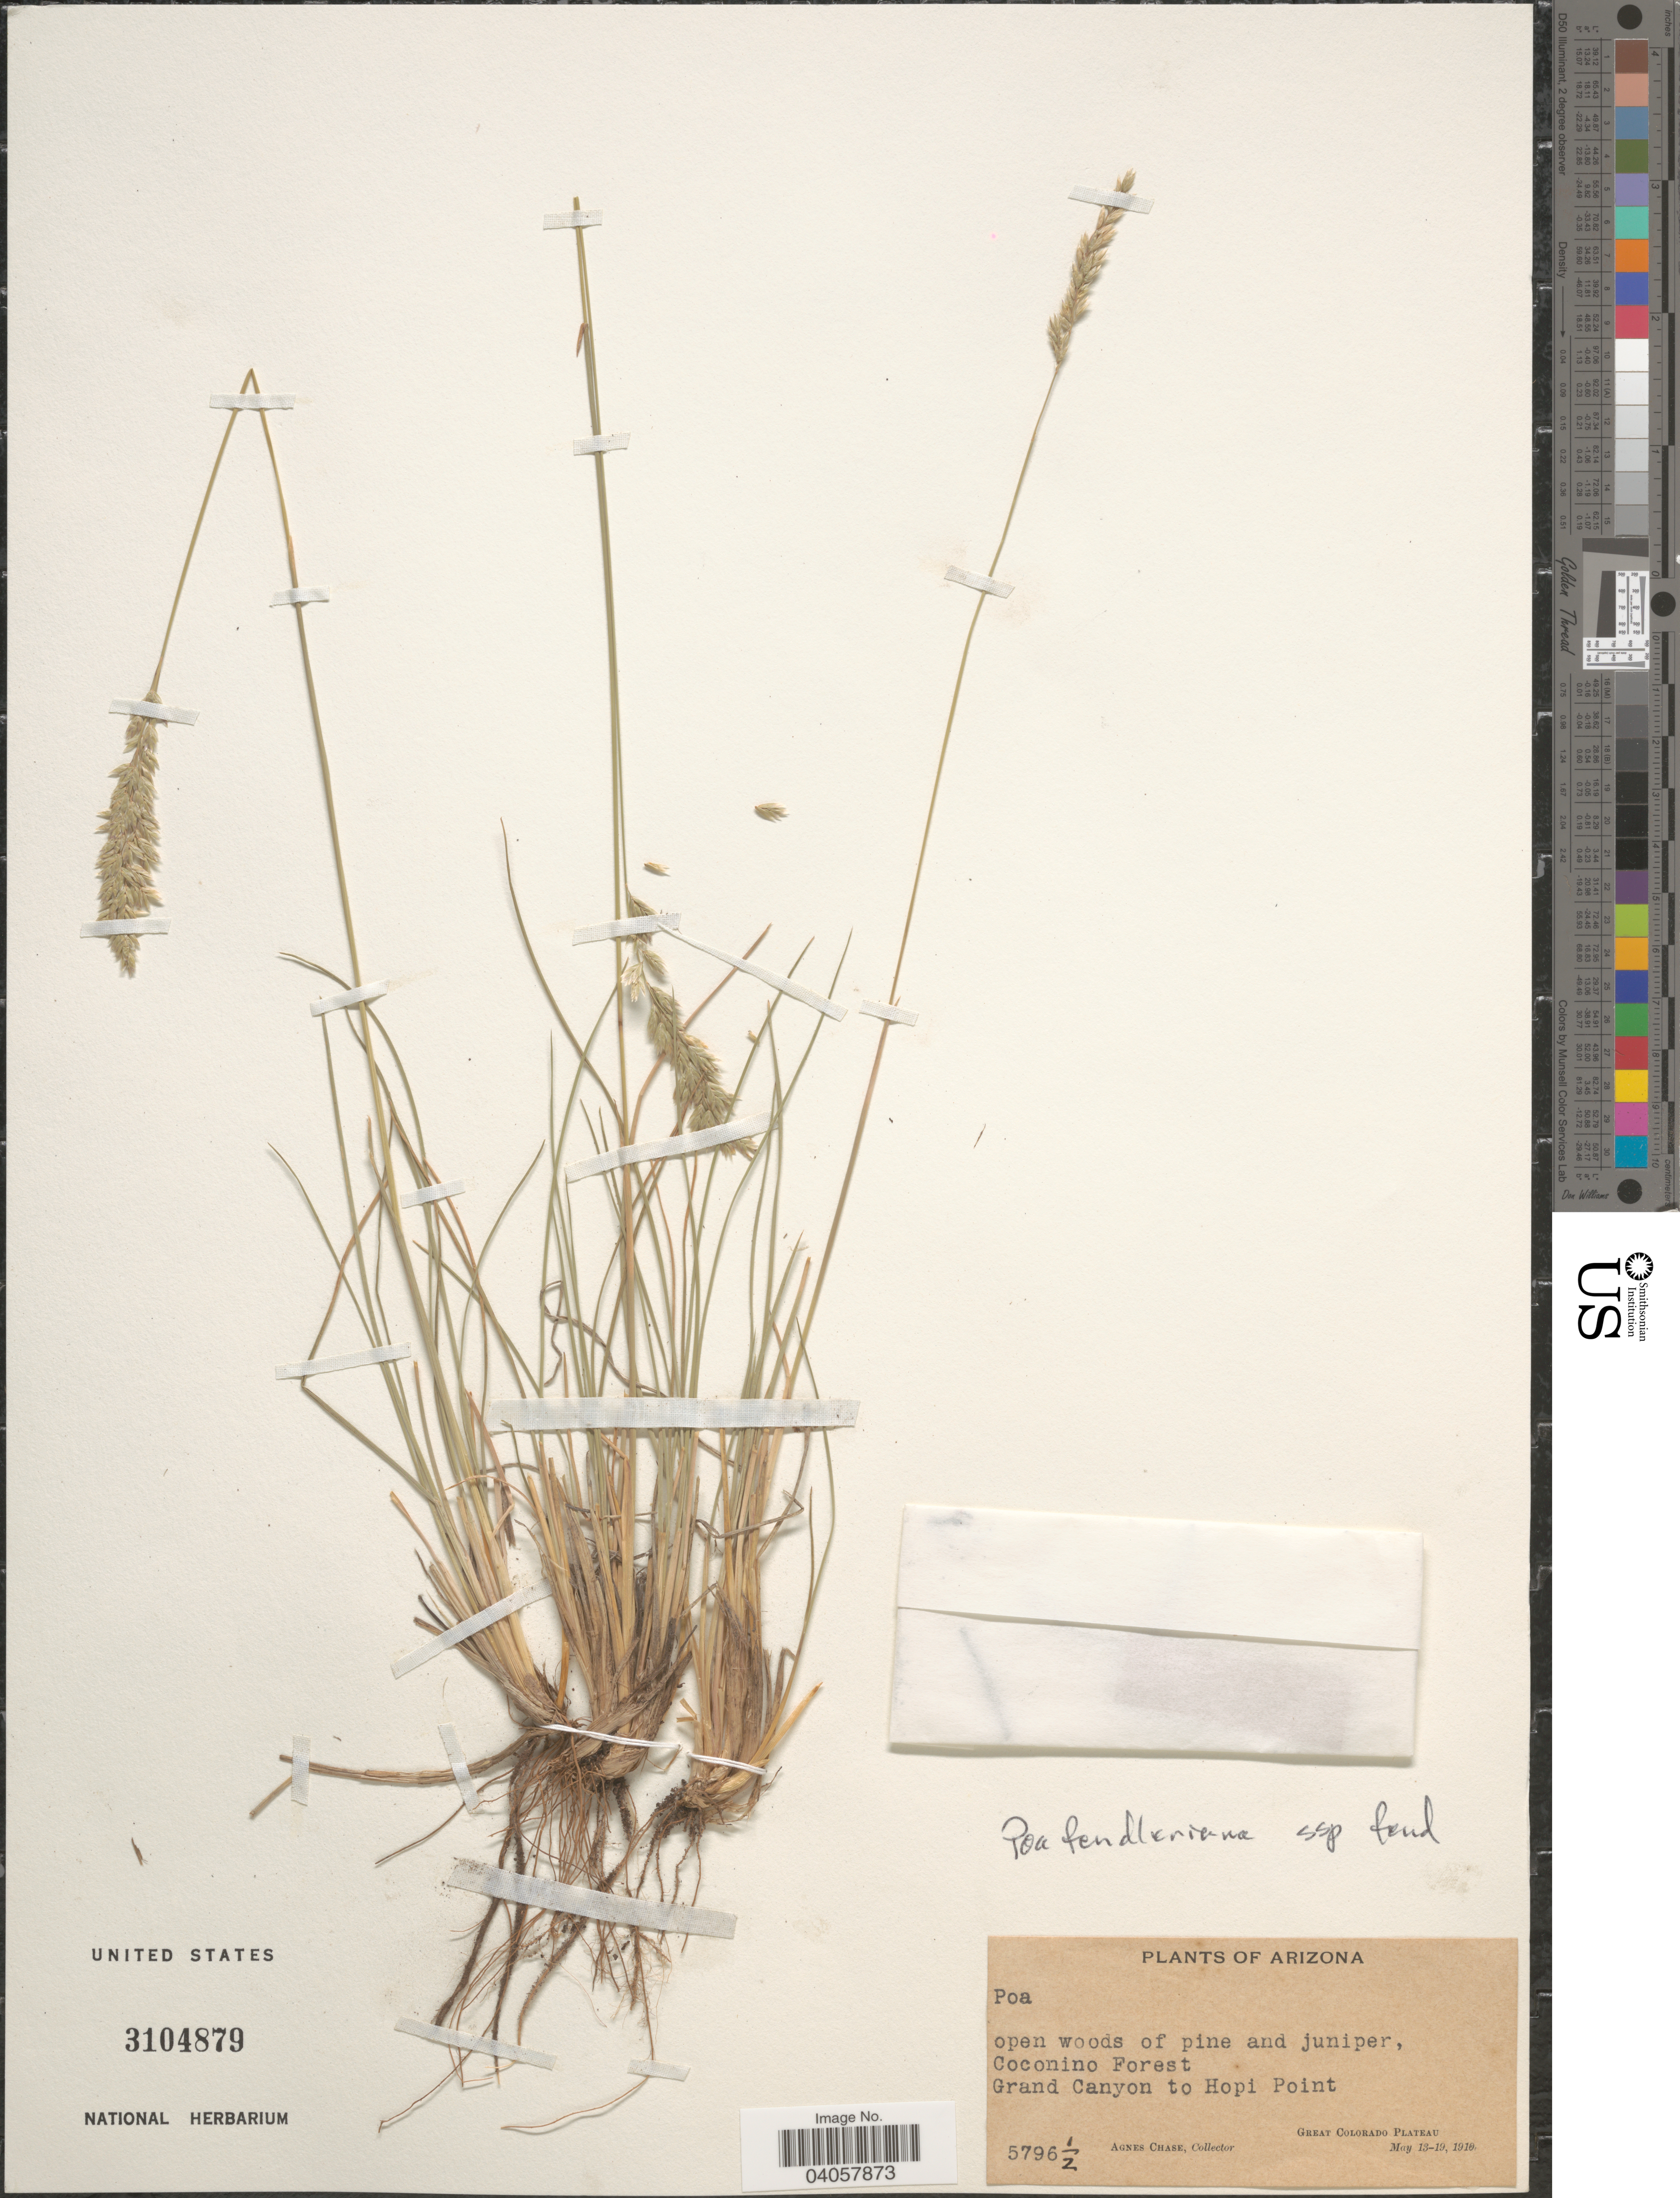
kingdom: Plantae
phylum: Tracheophyta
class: Liliopsida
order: Poales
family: Poaceae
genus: Poa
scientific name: Poa fendleriana subsp. fendleriana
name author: (Steud.) Vasey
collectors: A. Chase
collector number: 5796½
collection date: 1910-05-13/1910-05-19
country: United States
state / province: Arizona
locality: Open woods of pine and juniper, Coconino Forest. Grand Canyon to Hopi Point. Great Colorado Plateau.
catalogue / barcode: US 3104879